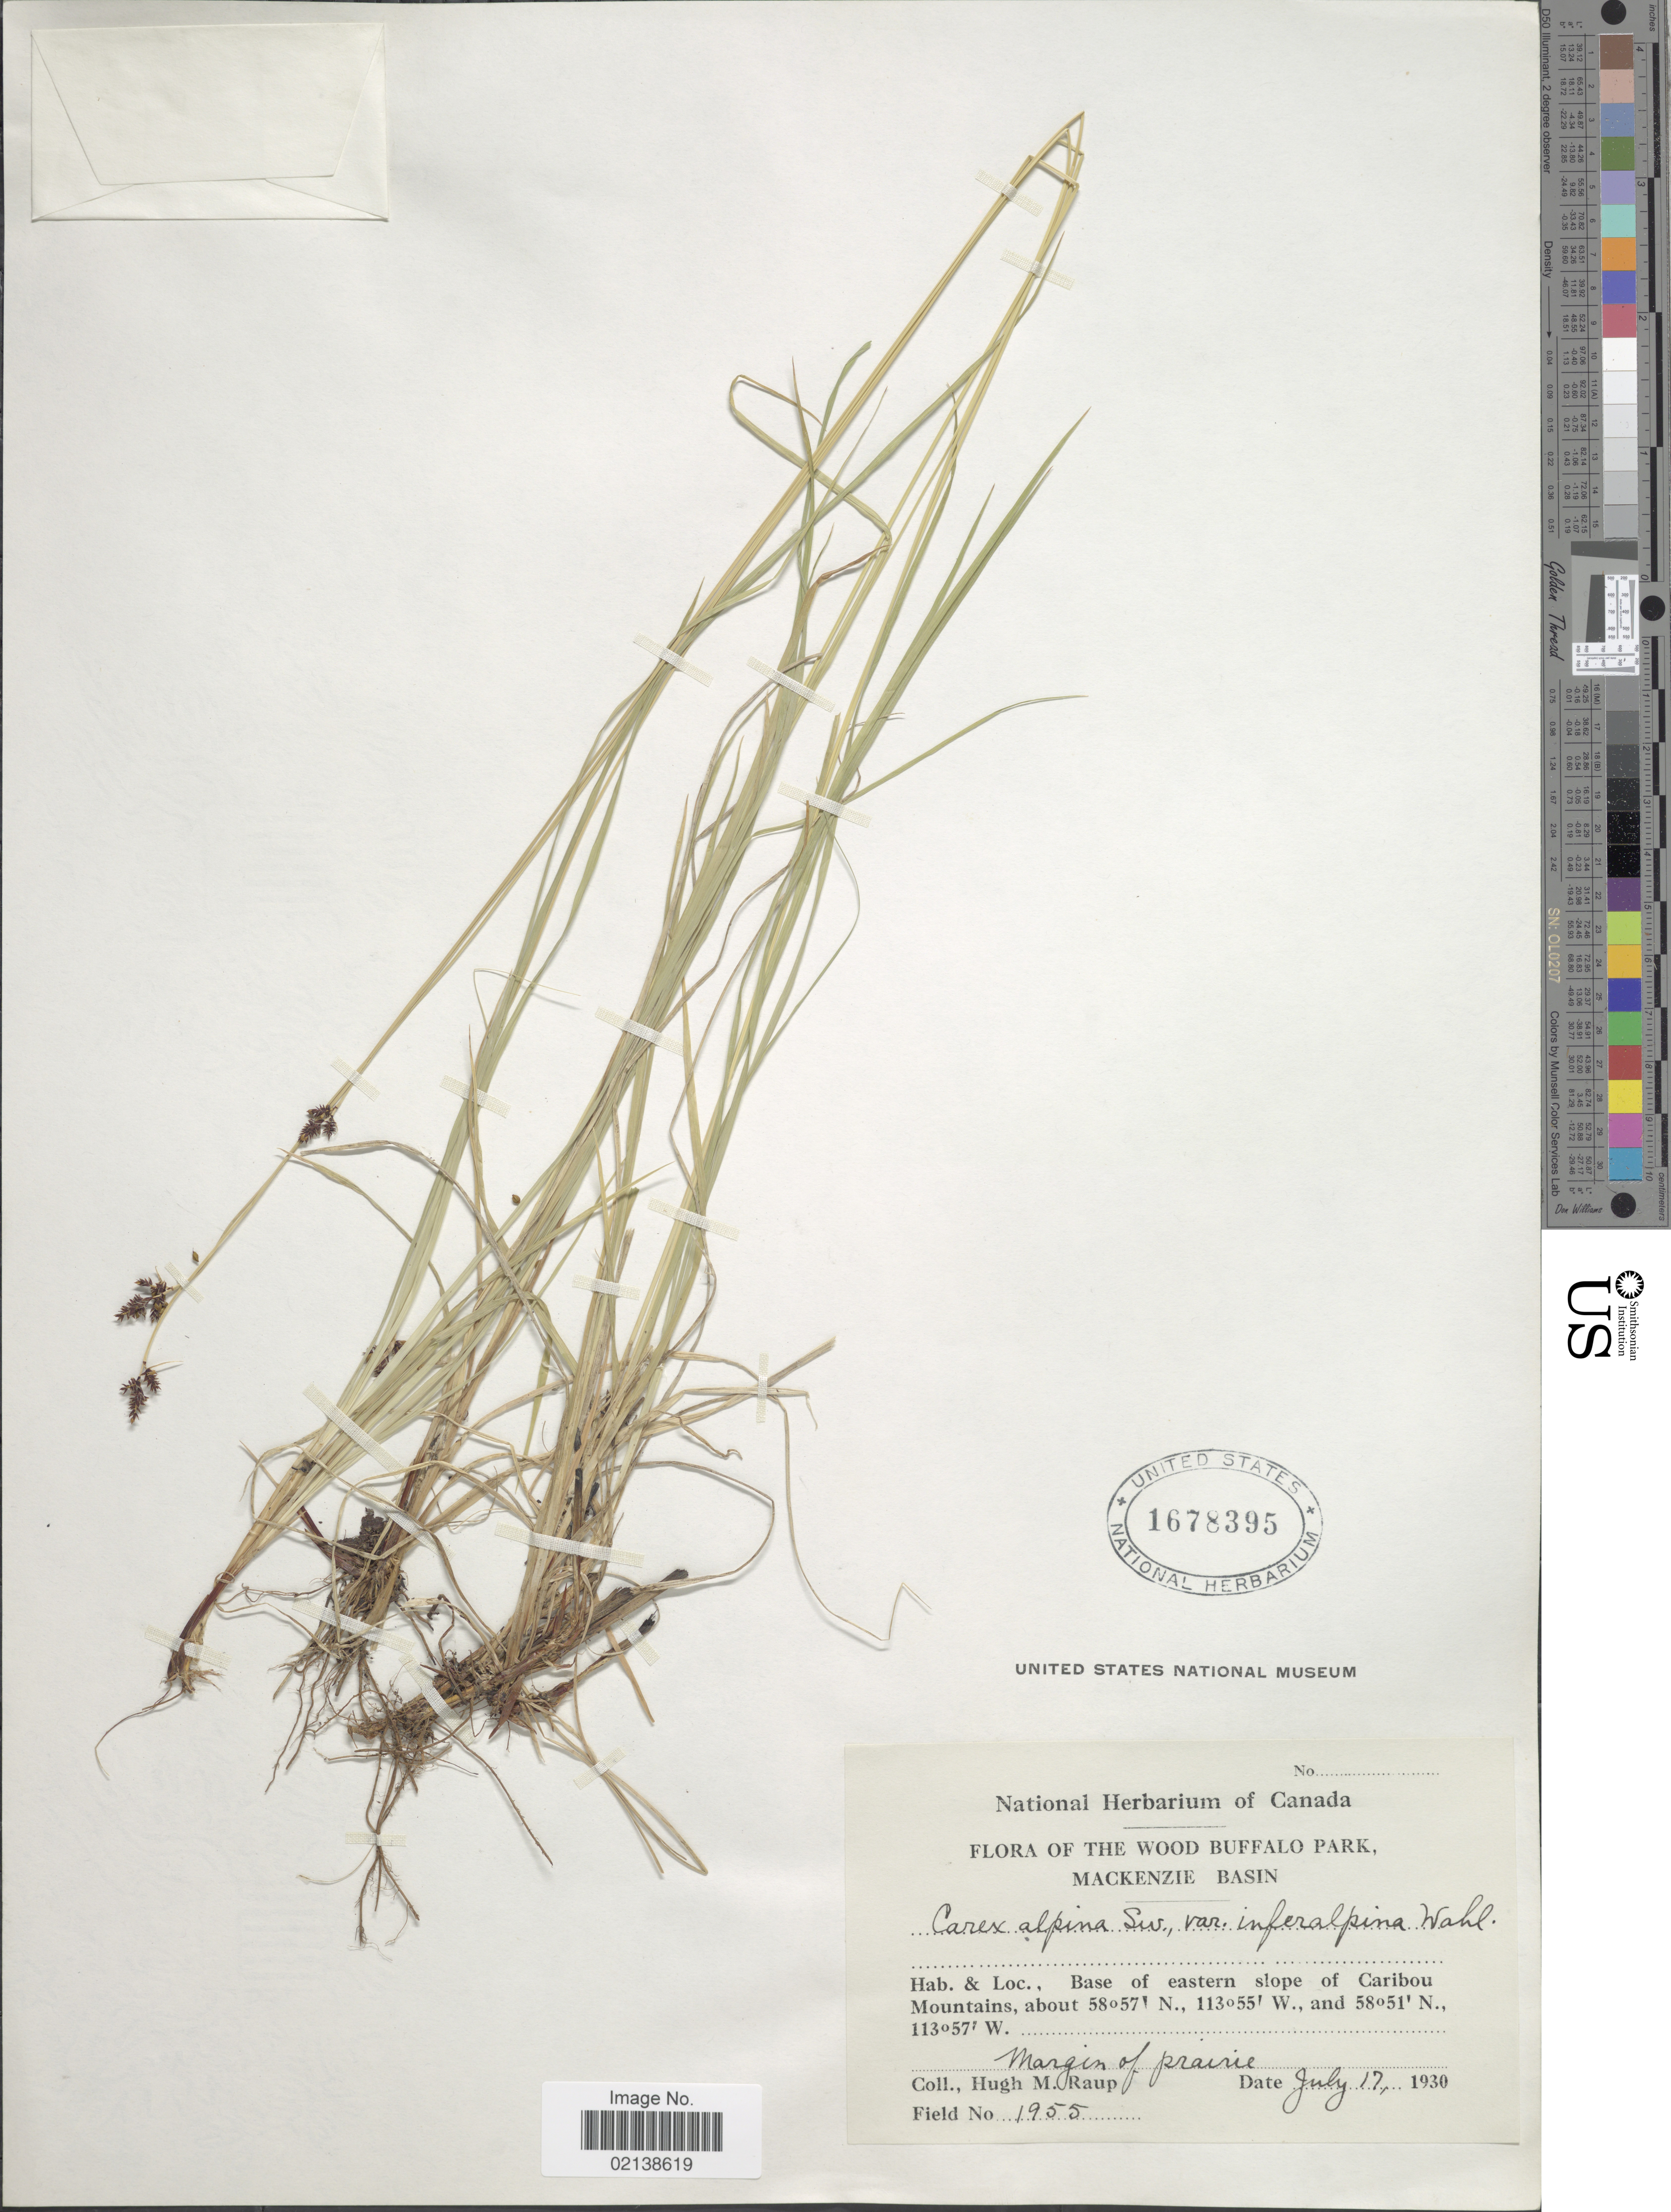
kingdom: Plantae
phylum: Tracheophyta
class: Liliopsida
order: Poales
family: Cyperaceae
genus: Carex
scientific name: Carex media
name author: R. Br.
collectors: H. Raup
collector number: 1955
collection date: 1930-07-17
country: Canada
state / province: Alberta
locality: The Wood Buffalo Park, Mackenzie Basin, Base of eastern slope of Caribou Mountains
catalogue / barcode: US 1678395